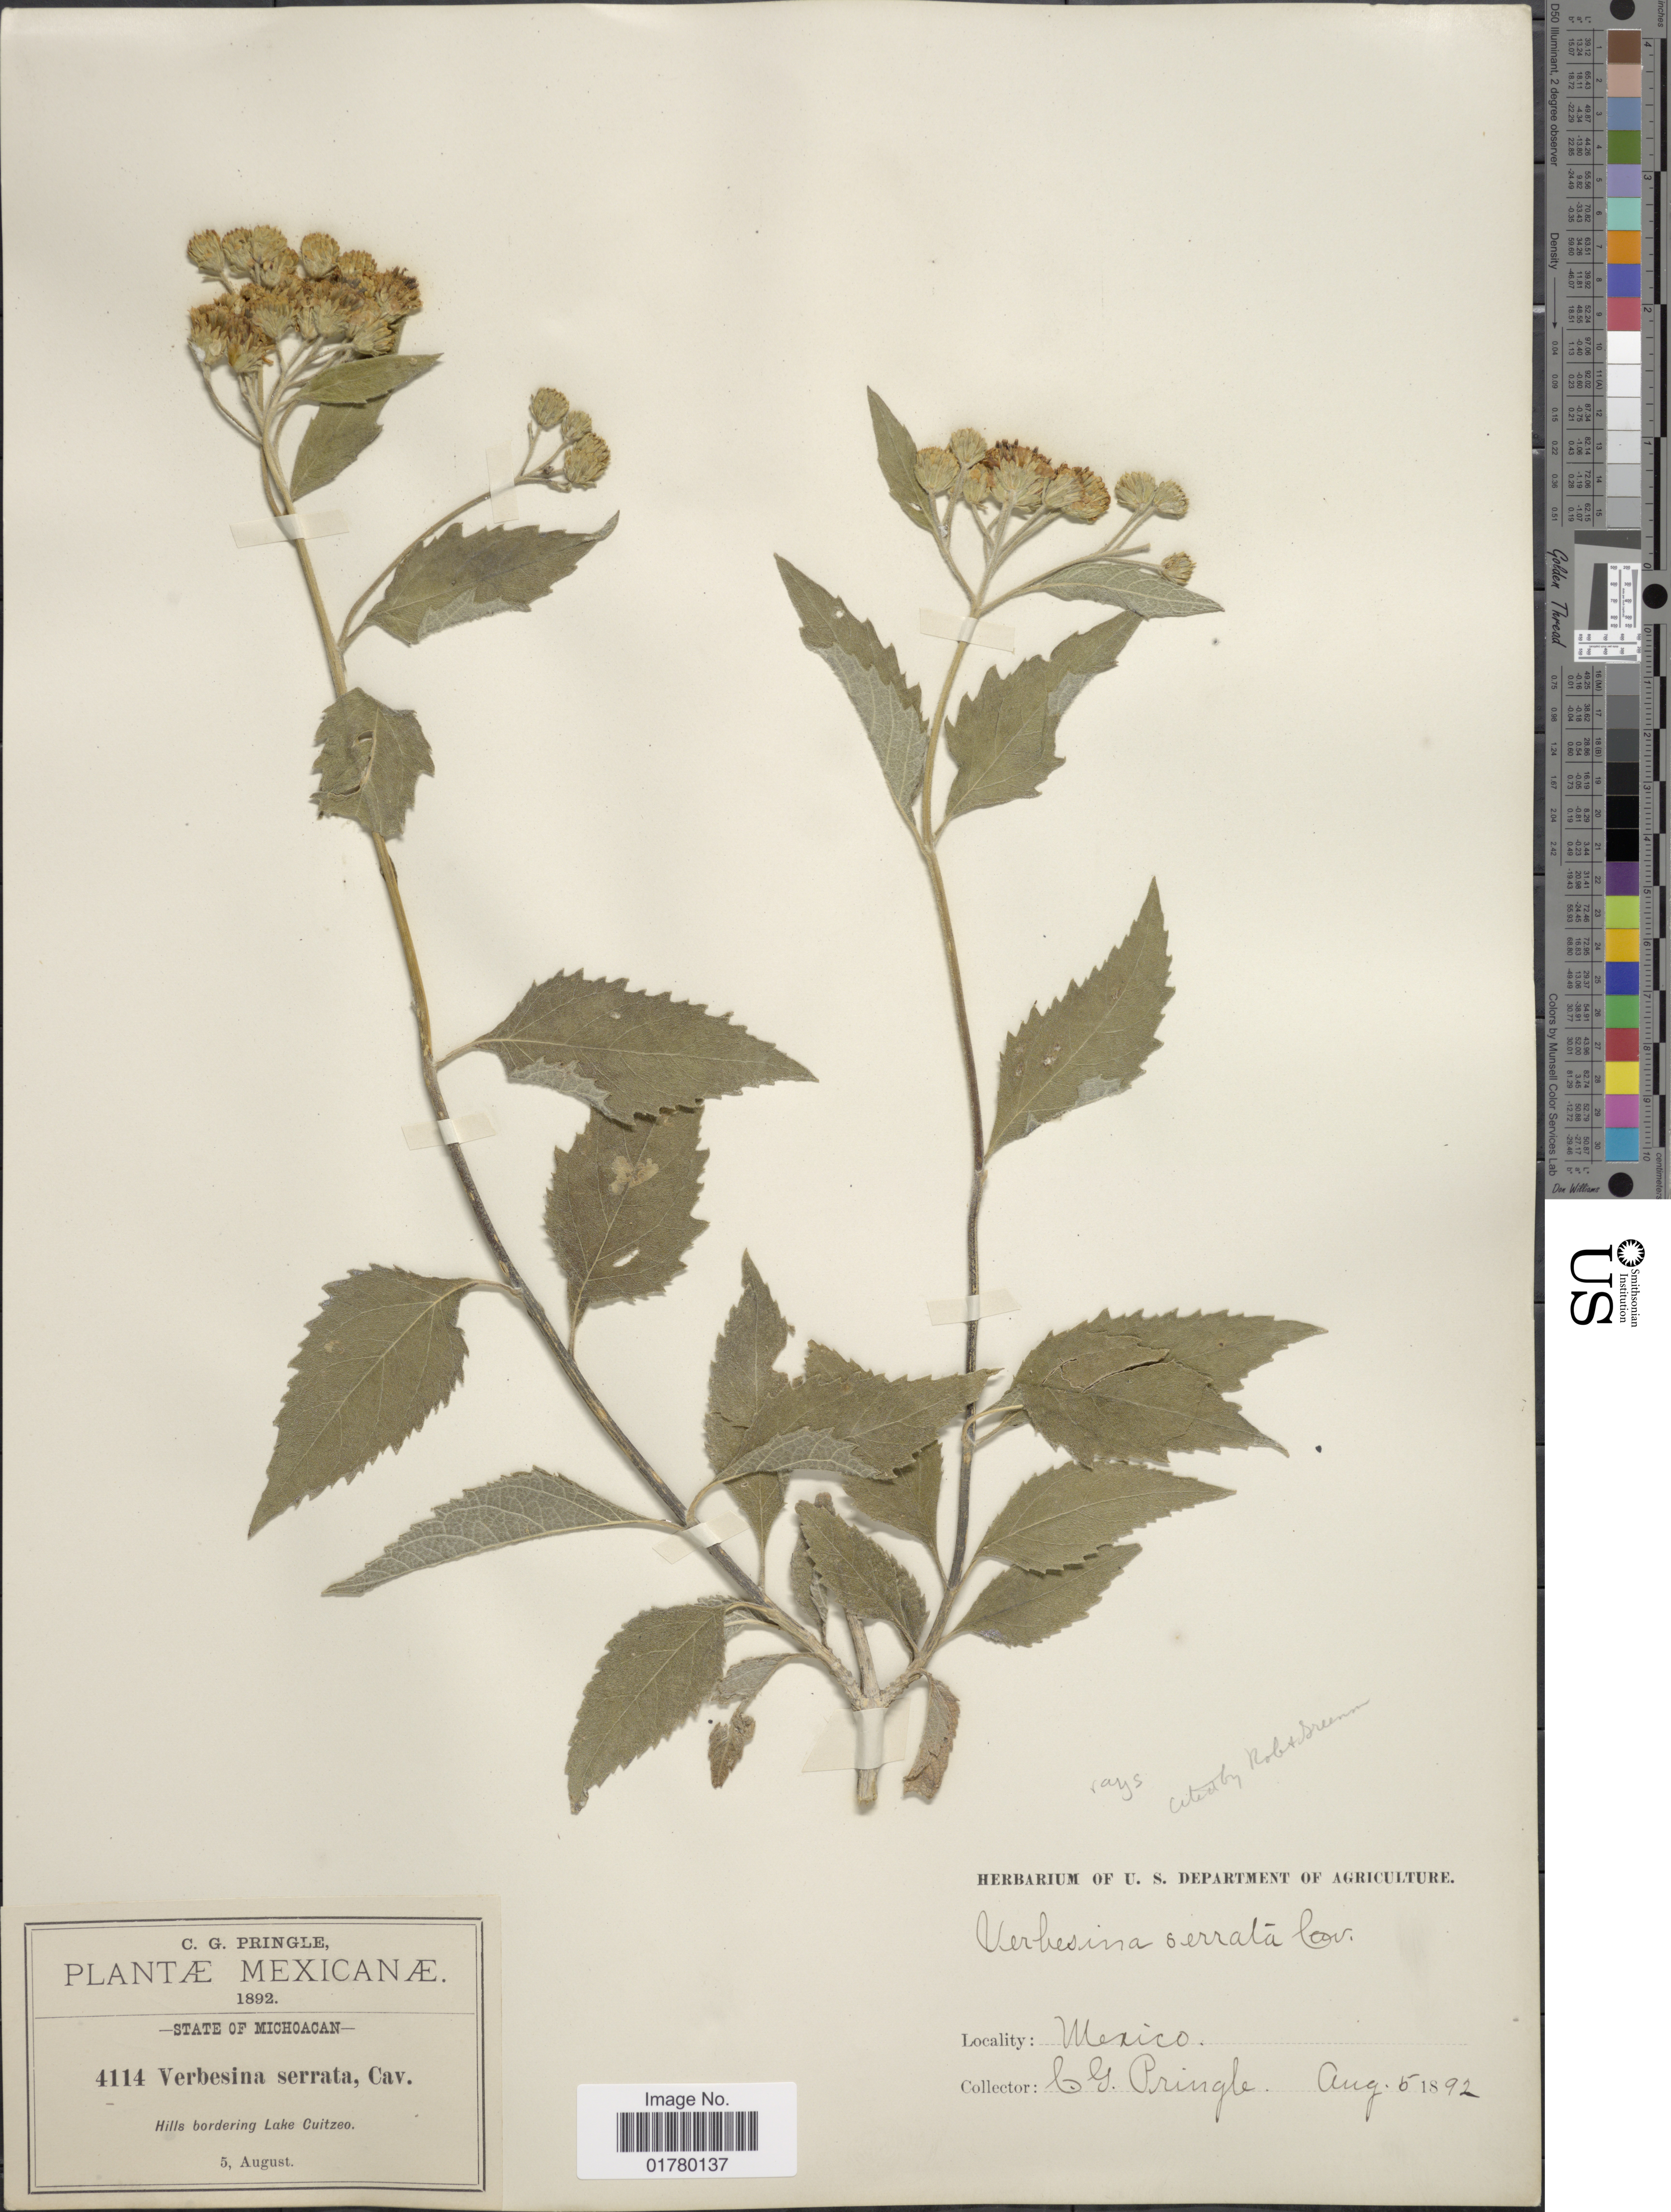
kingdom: Plantae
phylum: Tracheophyta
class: Magnoliopsida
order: Asterales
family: Asteraceae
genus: Verbesina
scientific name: Verbesina serrata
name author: Cav.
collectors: C. G. Pringle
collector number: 4114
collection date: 1892-08-05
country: Mexico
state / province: Michoacán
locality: Hills bordering Lake Cuitzeo